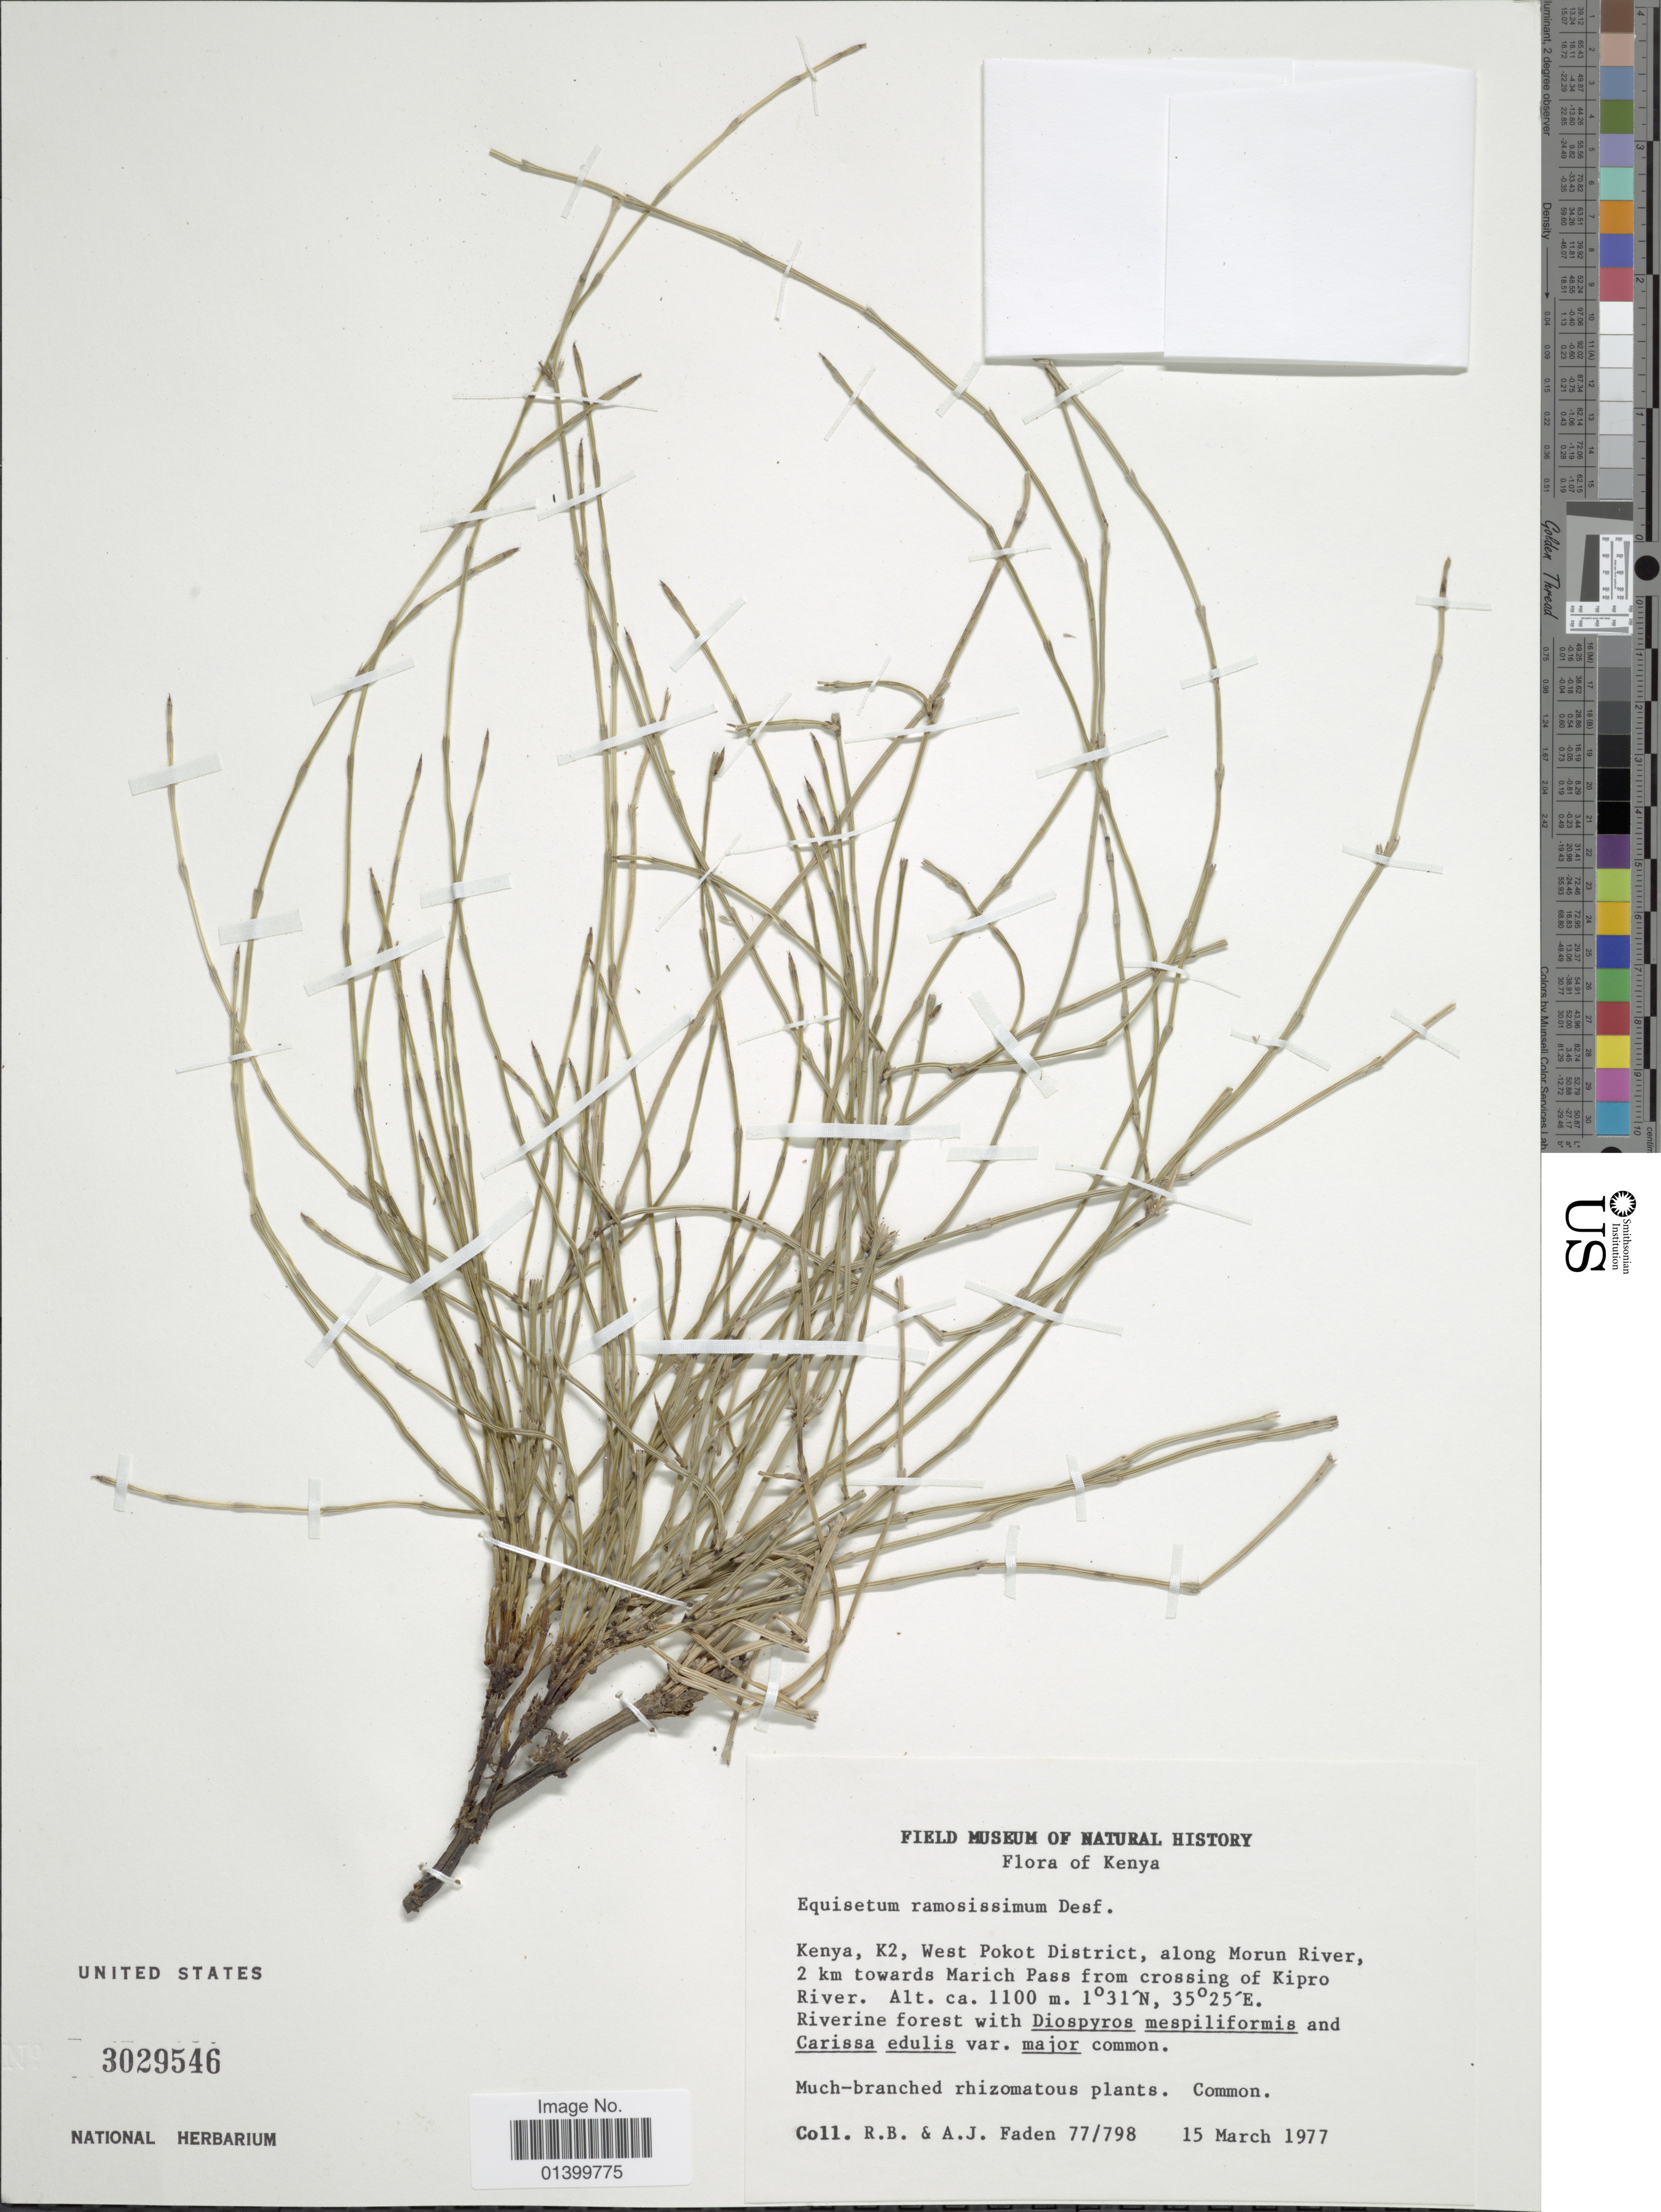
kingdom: Plantae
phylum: Tracheophyta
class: Polypodiopsida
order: Equisetales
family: Equisetaceae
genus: Equisetum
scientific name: Equisetum ramosissimum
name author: Desf.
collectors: R. B. Faden & A. J. Faden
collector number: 77/798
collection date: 1977-03-15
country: Kenya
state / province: West Pokot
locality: K2, West Pokot District, along Morun River, 2 km towards Marich Pass from crossing of Kipro River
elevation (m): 1100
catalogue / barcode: US 3029546